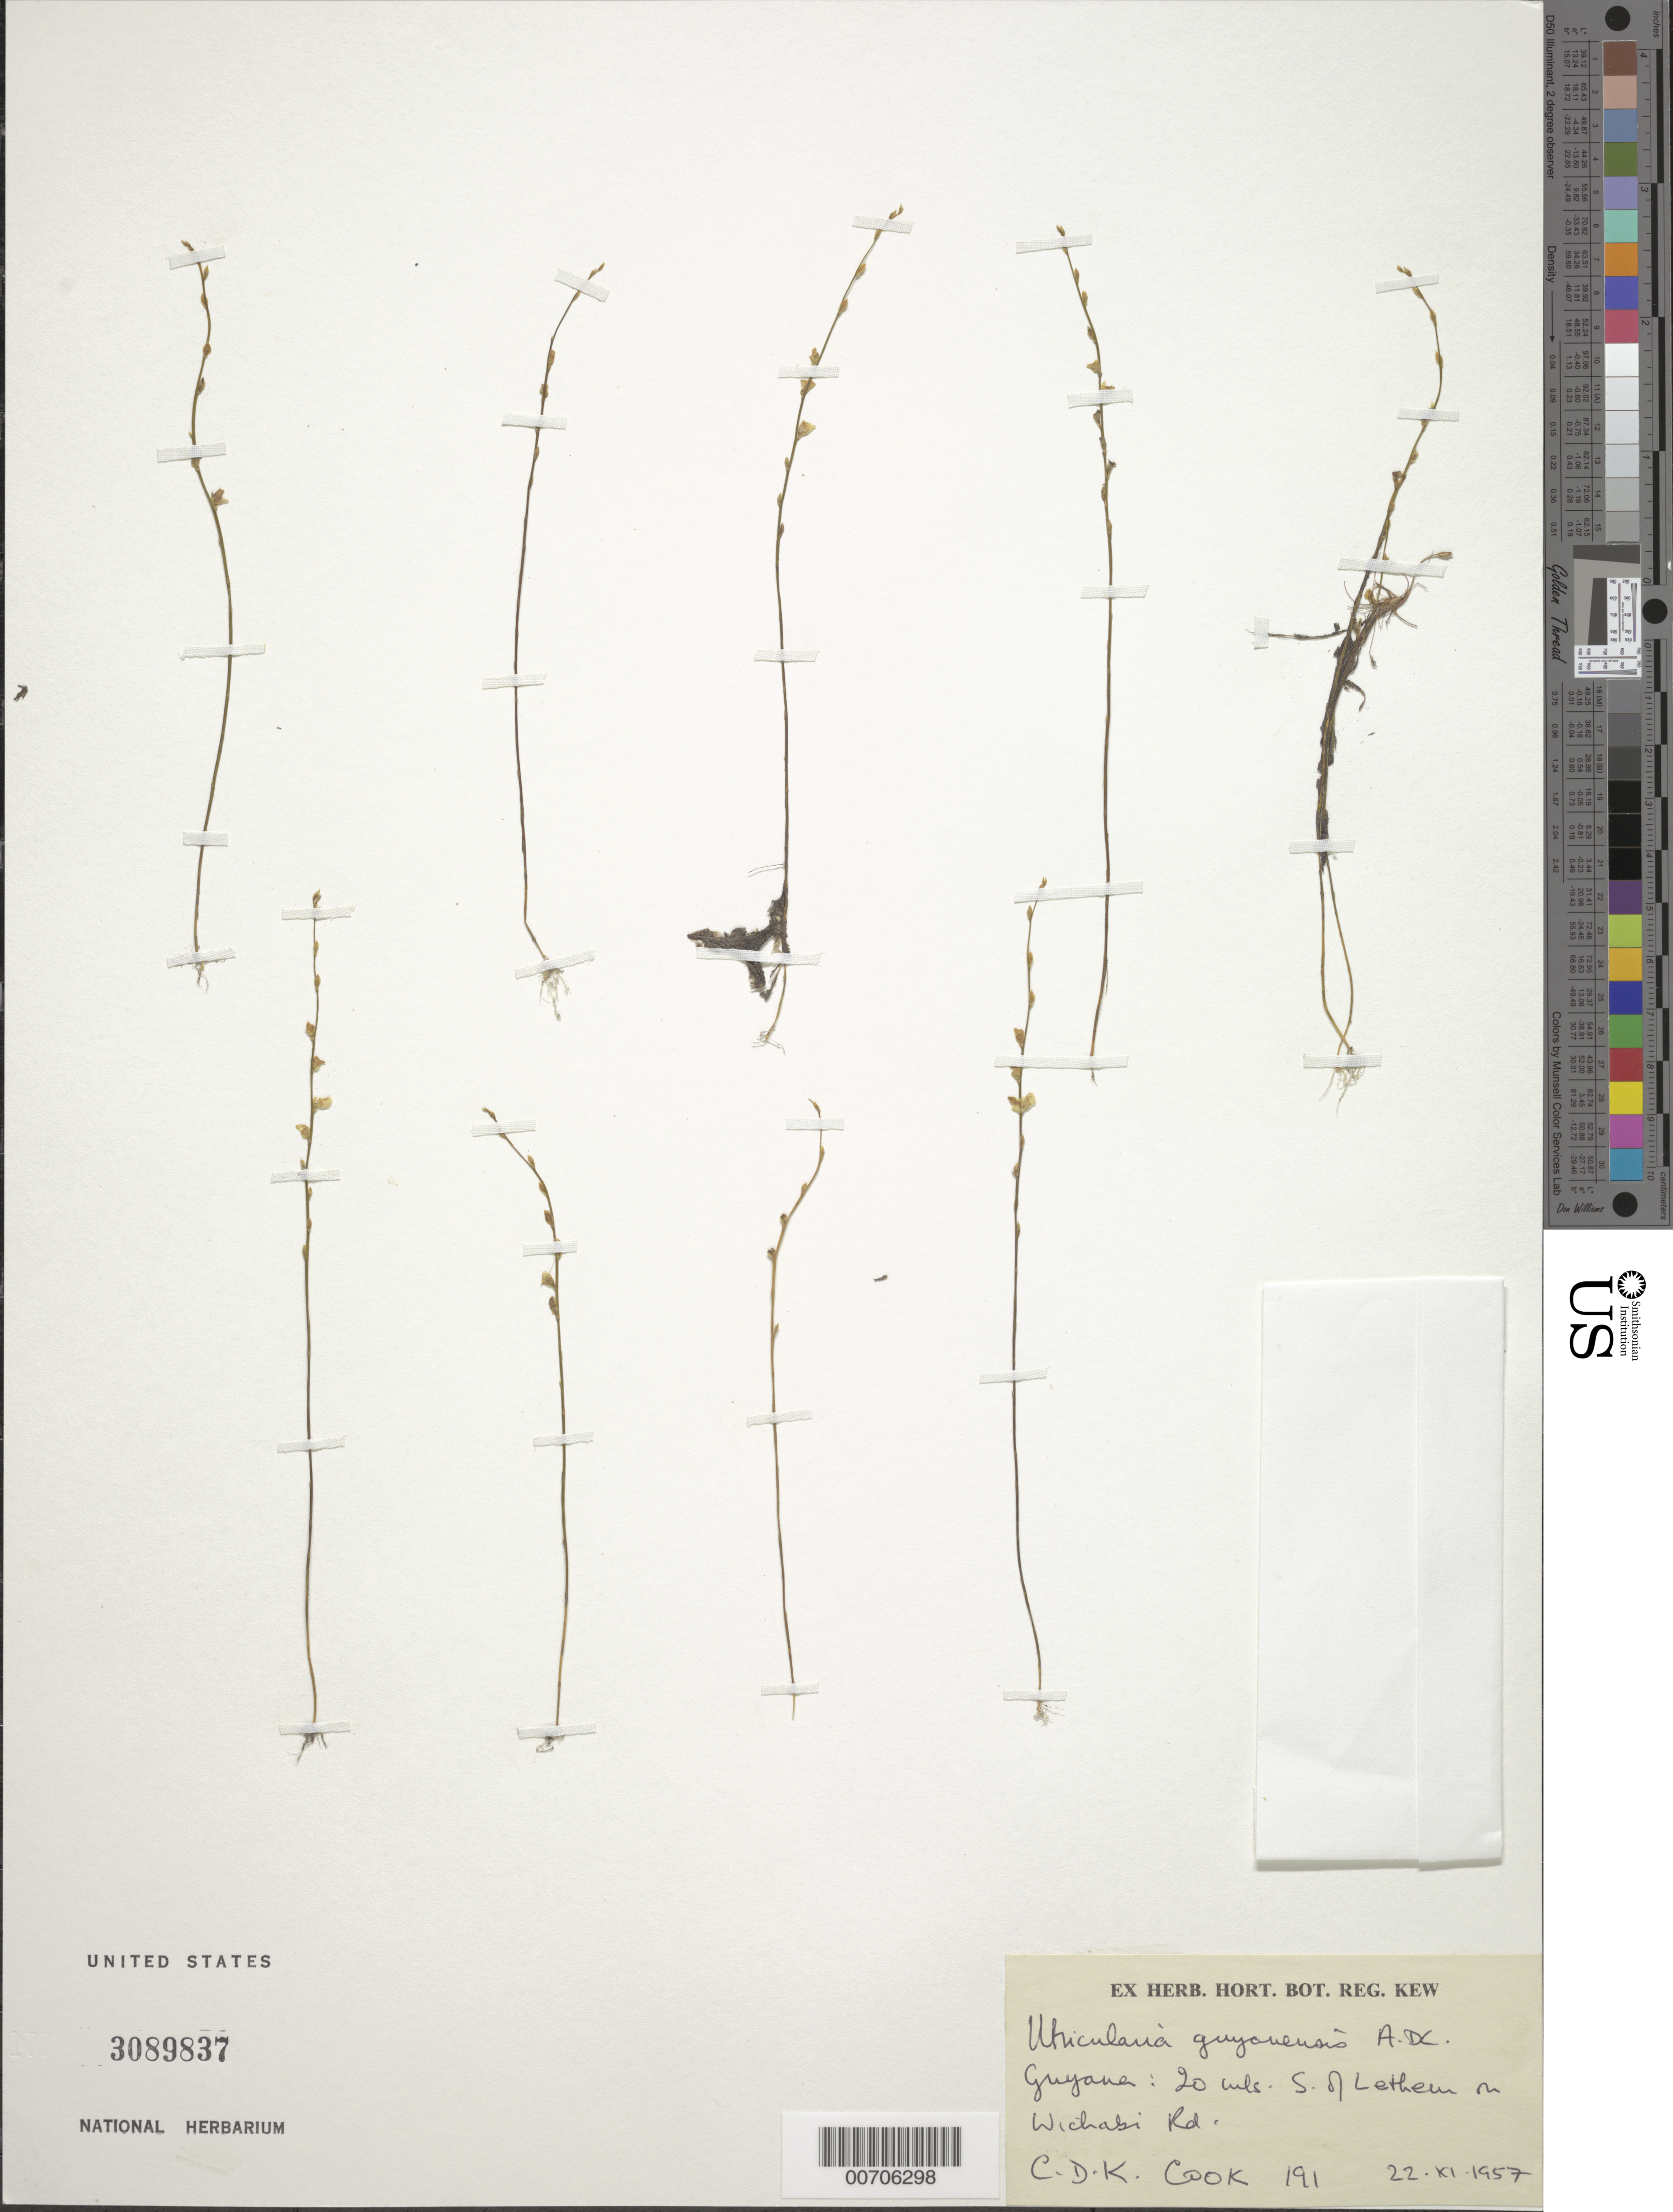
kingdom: Plantae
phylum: Tracheophyta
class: Magnoliopsida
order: Lamiales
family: Lentibulariaceae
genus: Utricularia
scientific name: Utricularia guyanensis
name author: A. DC.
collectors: C. D. K. Cook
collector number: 191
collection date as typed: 22-Nov-57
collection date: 1957-11-22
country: Guyana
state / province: U. Takutu-U. Essequibo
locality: Lethem, 20 mi. S of, on Wichabi Road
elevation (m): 91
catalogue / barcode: US 3089837